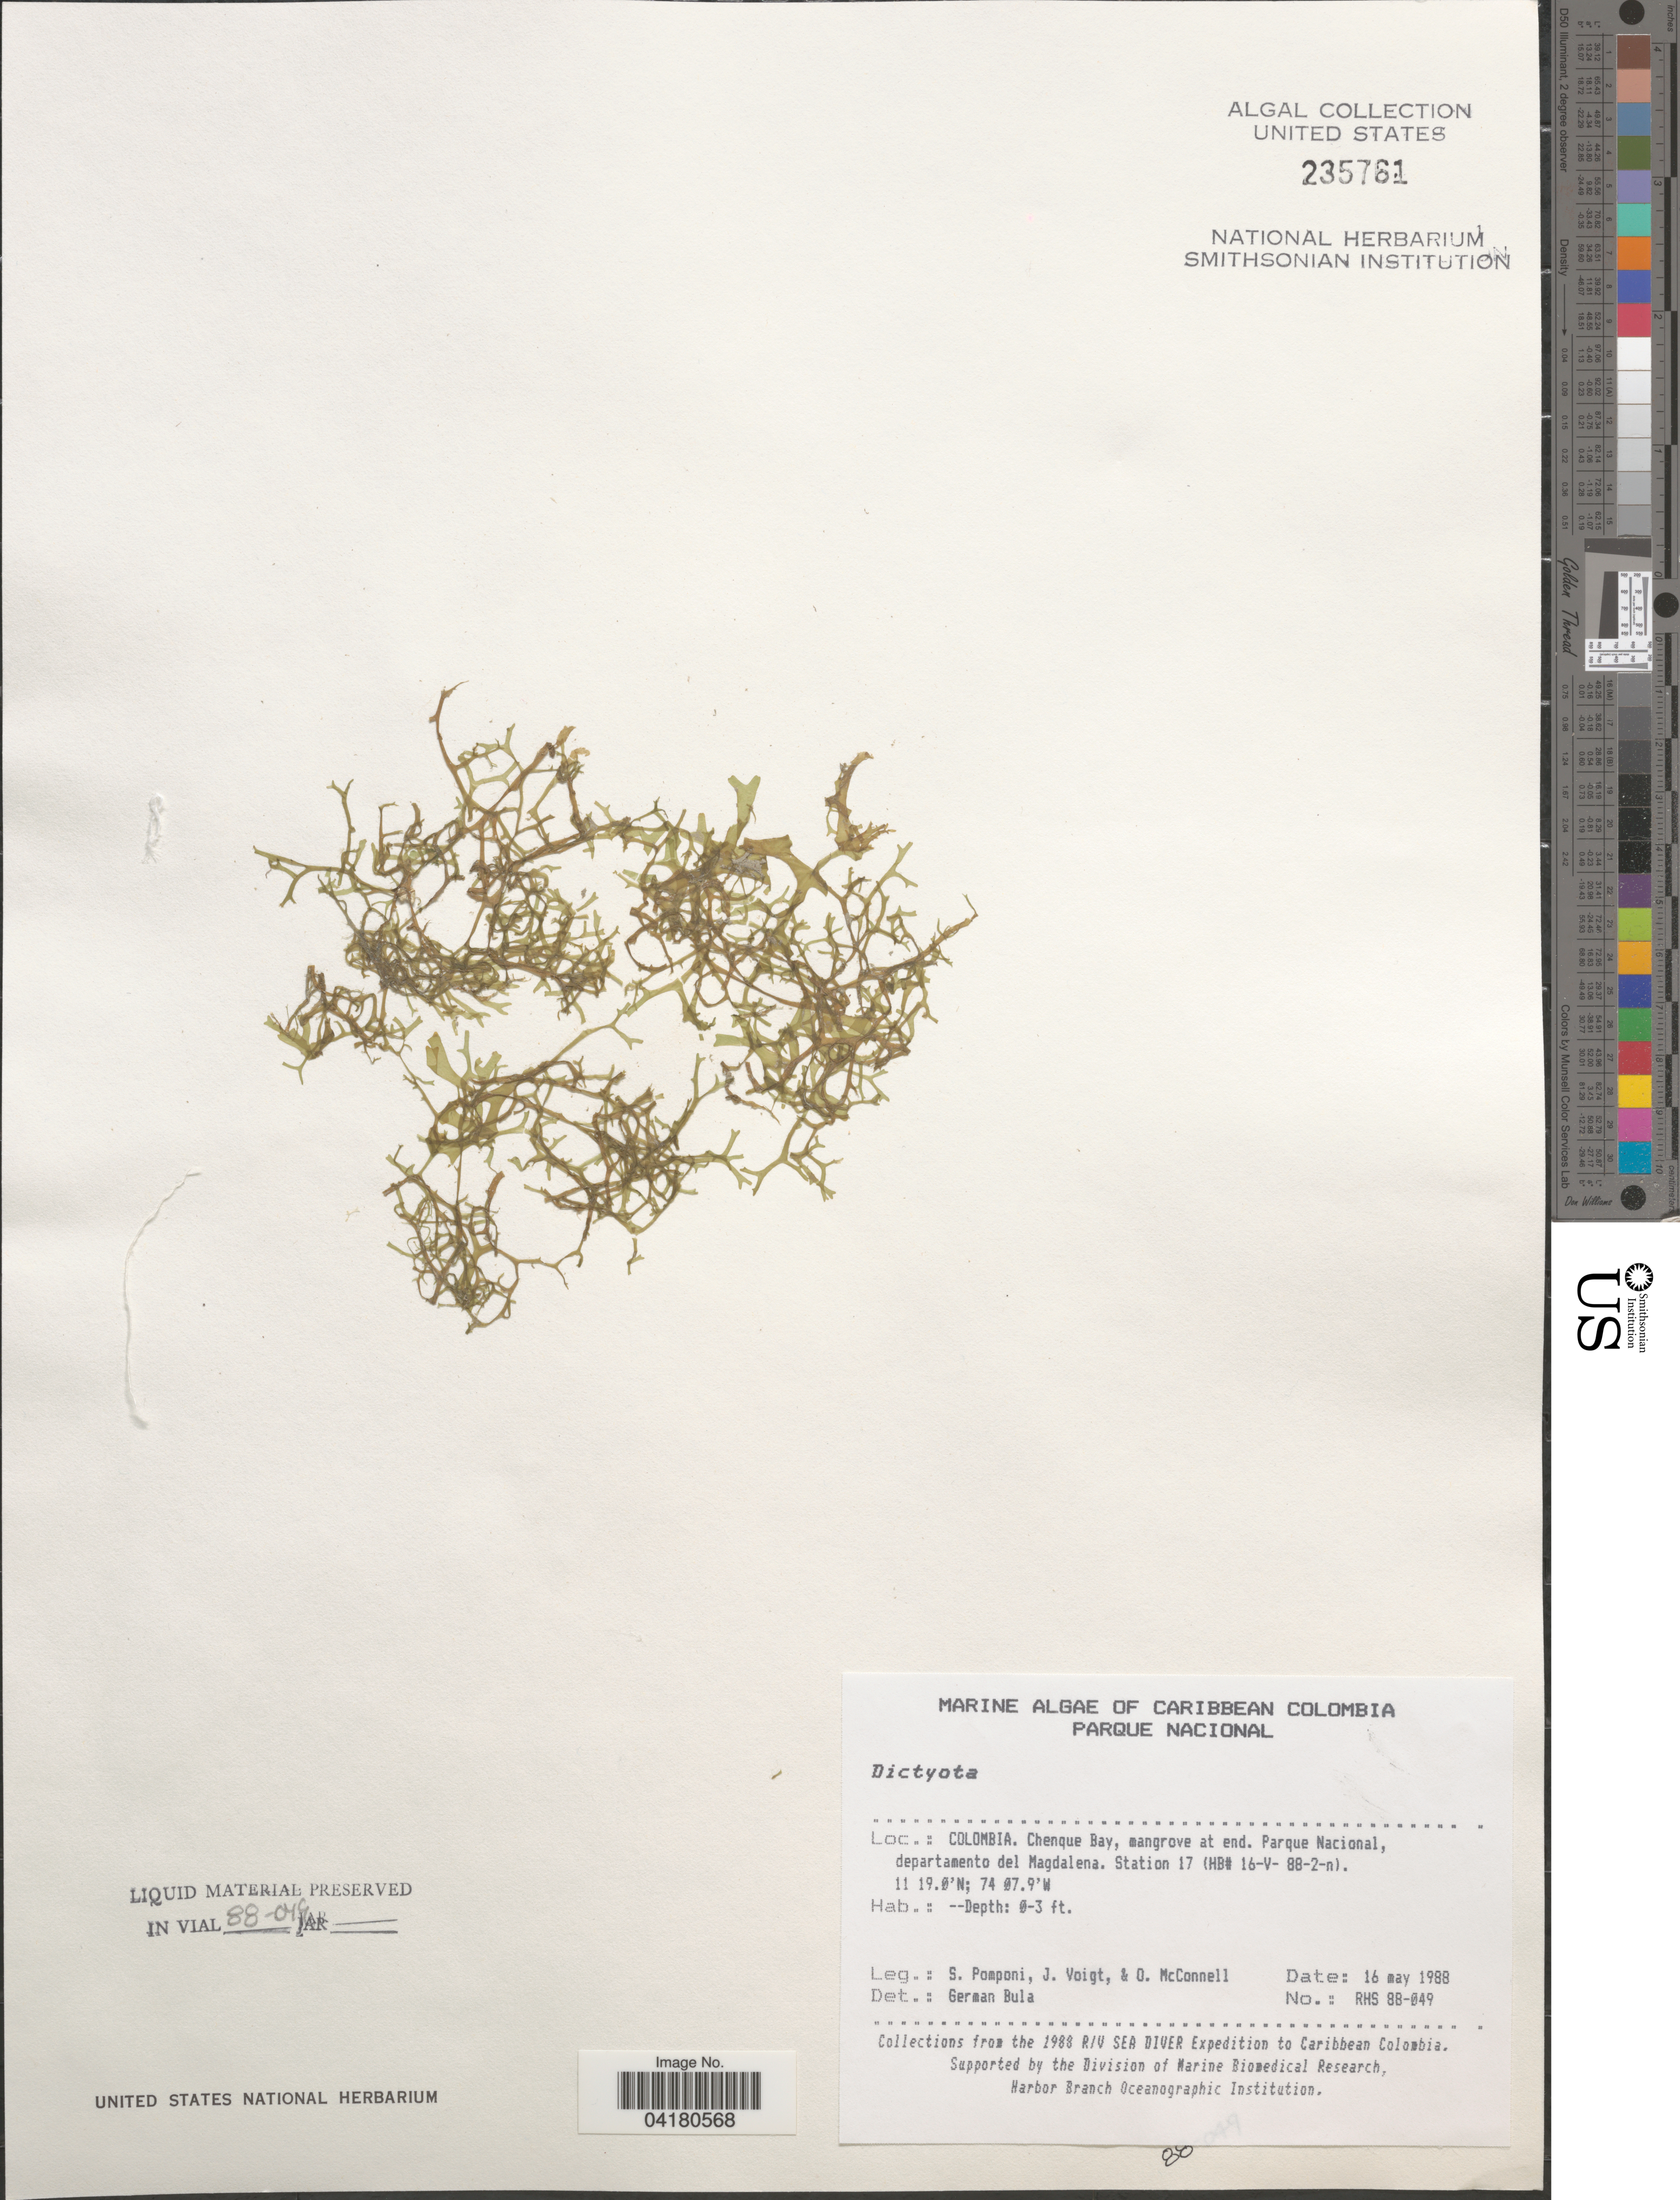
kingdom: Chromista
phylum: Ochrophyta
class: Phaeophyceae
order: Dictyotales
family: Dictyotaceae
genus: Dictyota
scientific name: Dictyota sp.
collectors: S. Pomponi, J. O. Voigt & O. McConnell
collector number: RHS 88-049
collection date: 1988-05-16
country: Colombia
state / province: Magdalena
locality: Caribbean Colombia Parque Nacional. Chenque Bay, mangrove at end. Parque Nacional, departamento del Magdalena. Station 17 (HB# 16-V-88-2-n). The 1988 R/V Sea Diver Expedition to Caribbean Colombia.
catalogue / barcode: US 235761